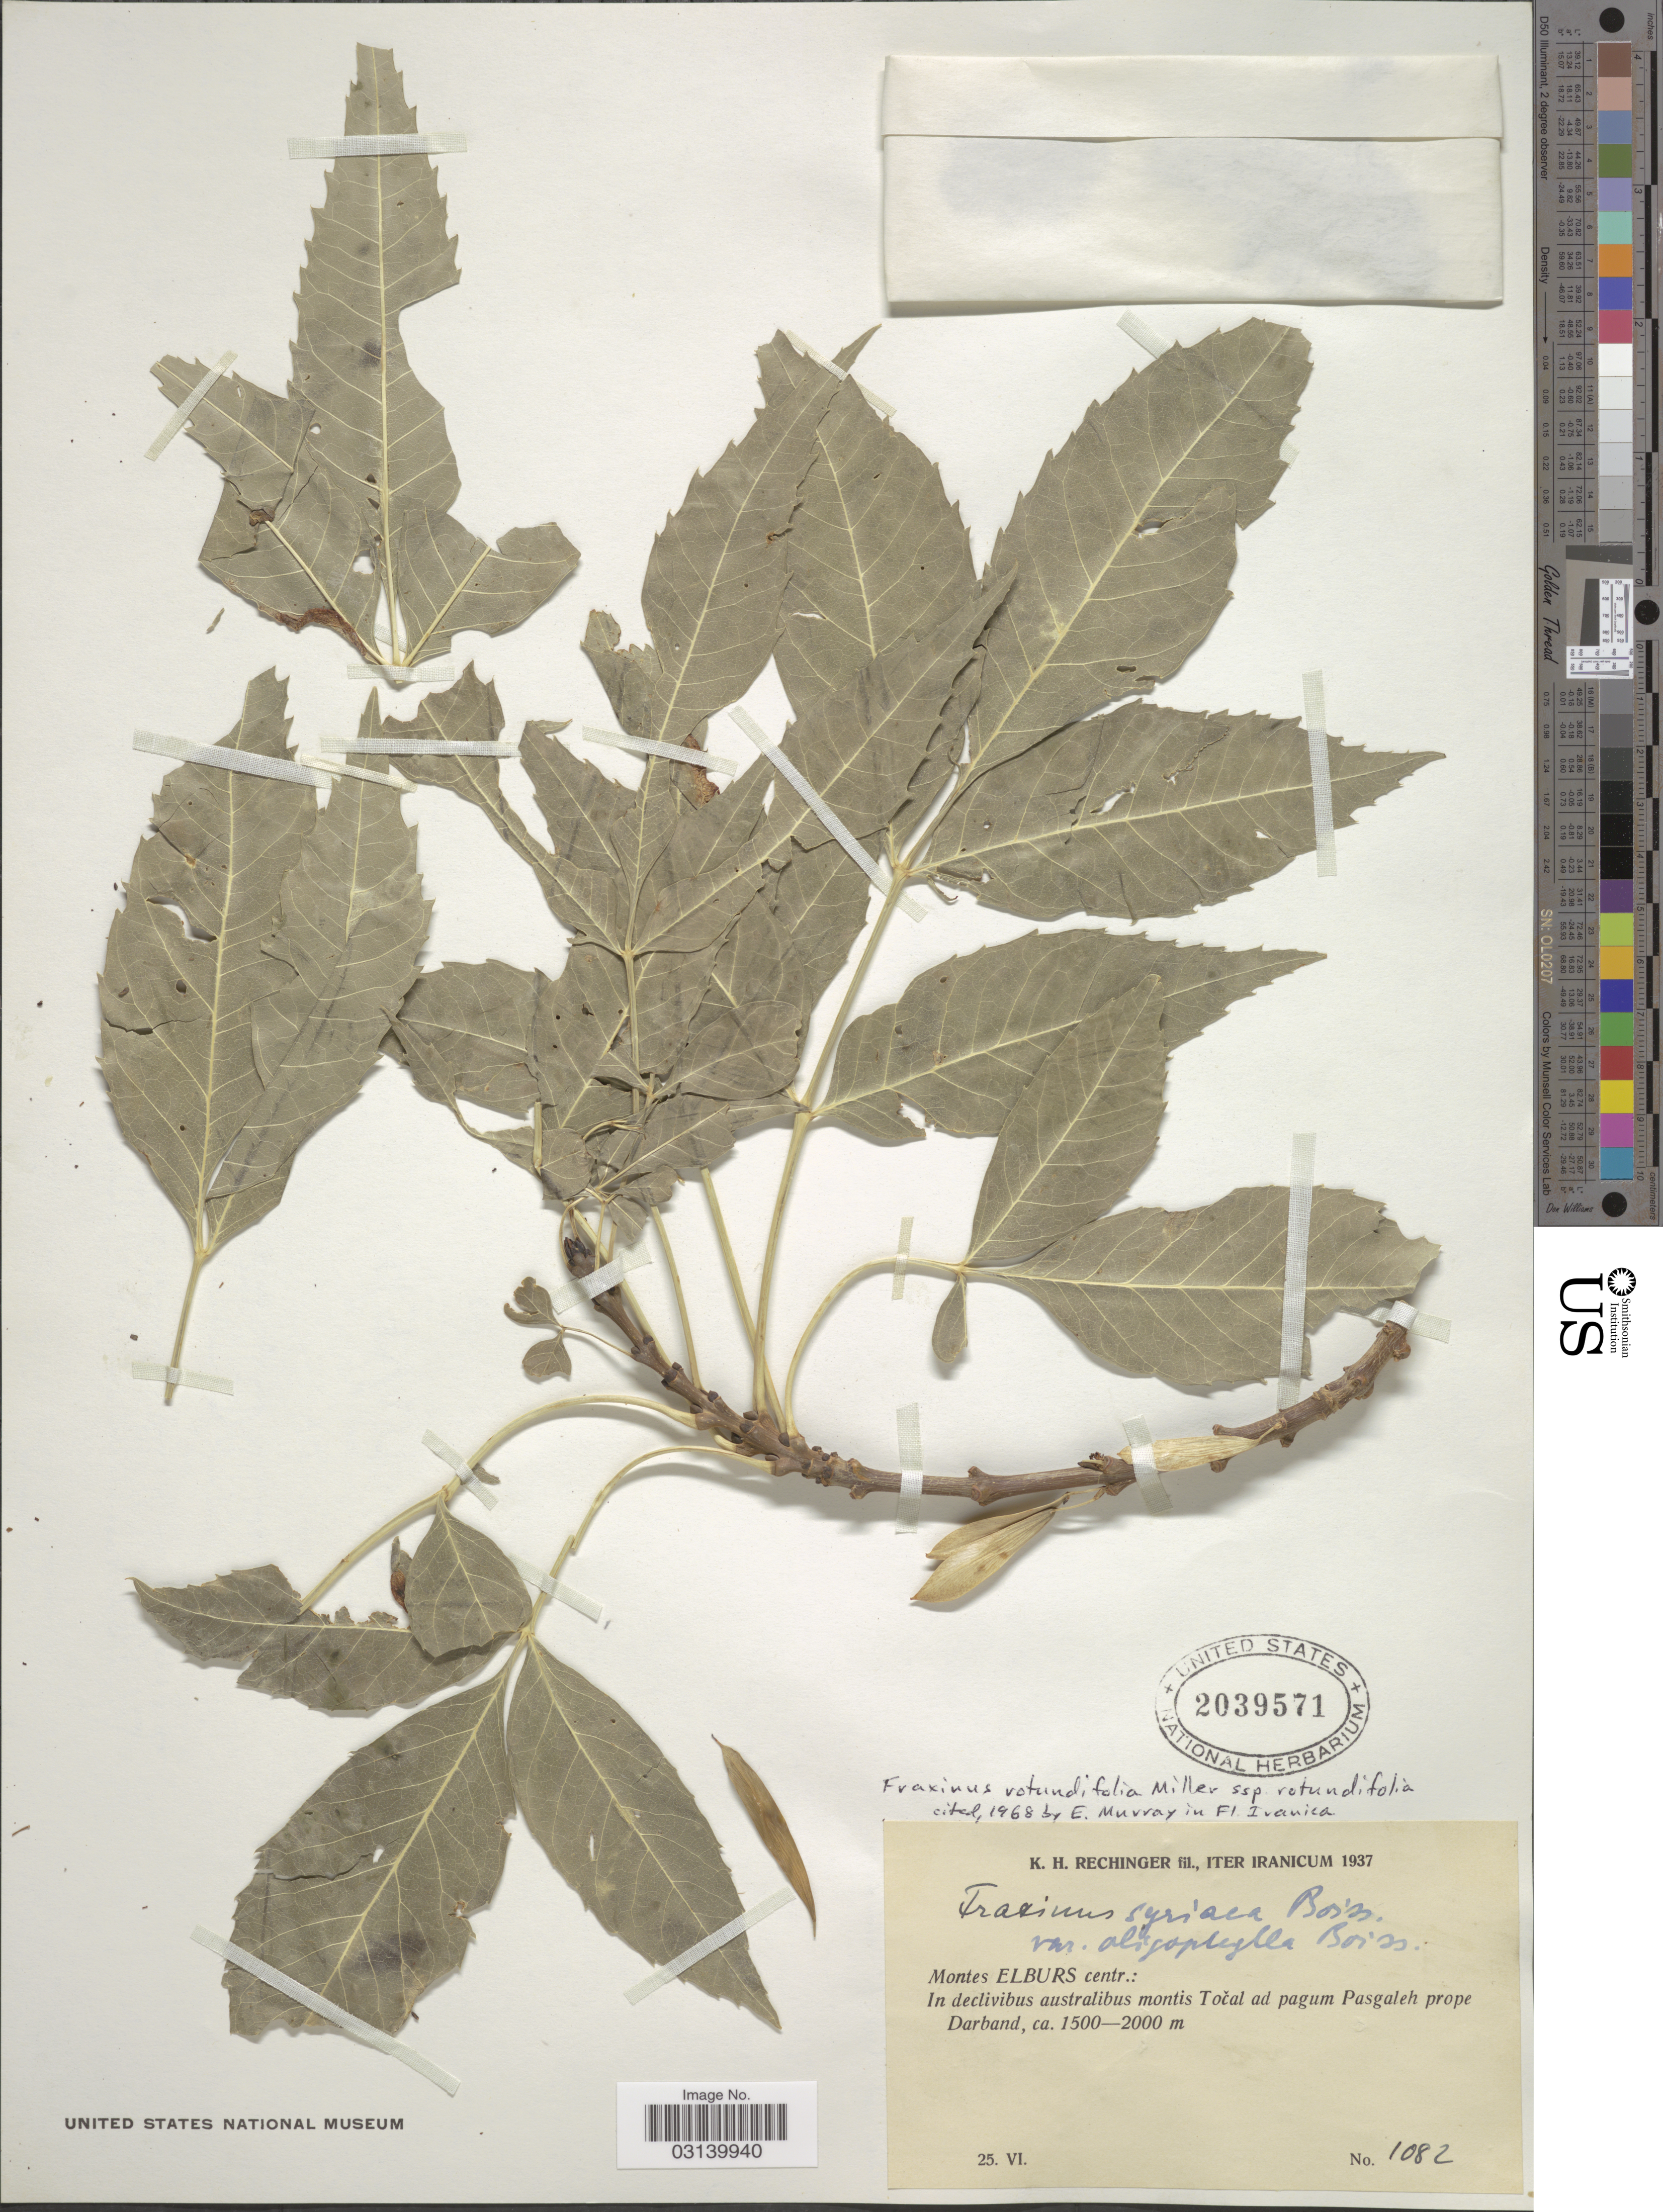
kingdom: Plantae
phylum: Tracheophyta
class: Magnoliopsida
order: Lamiales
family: Oleaceae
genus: Fraxinus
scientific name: Fraxinus rotundifolia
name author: Mill.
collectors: K. H. Rechinger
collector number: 1082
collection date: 1937-06-25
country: Iran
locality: Montes Elburs Centr.: In declivibus australibus montis Točal ad pagum Pasgaleh prope Darband.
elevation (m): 1500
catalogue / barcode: US 2039571